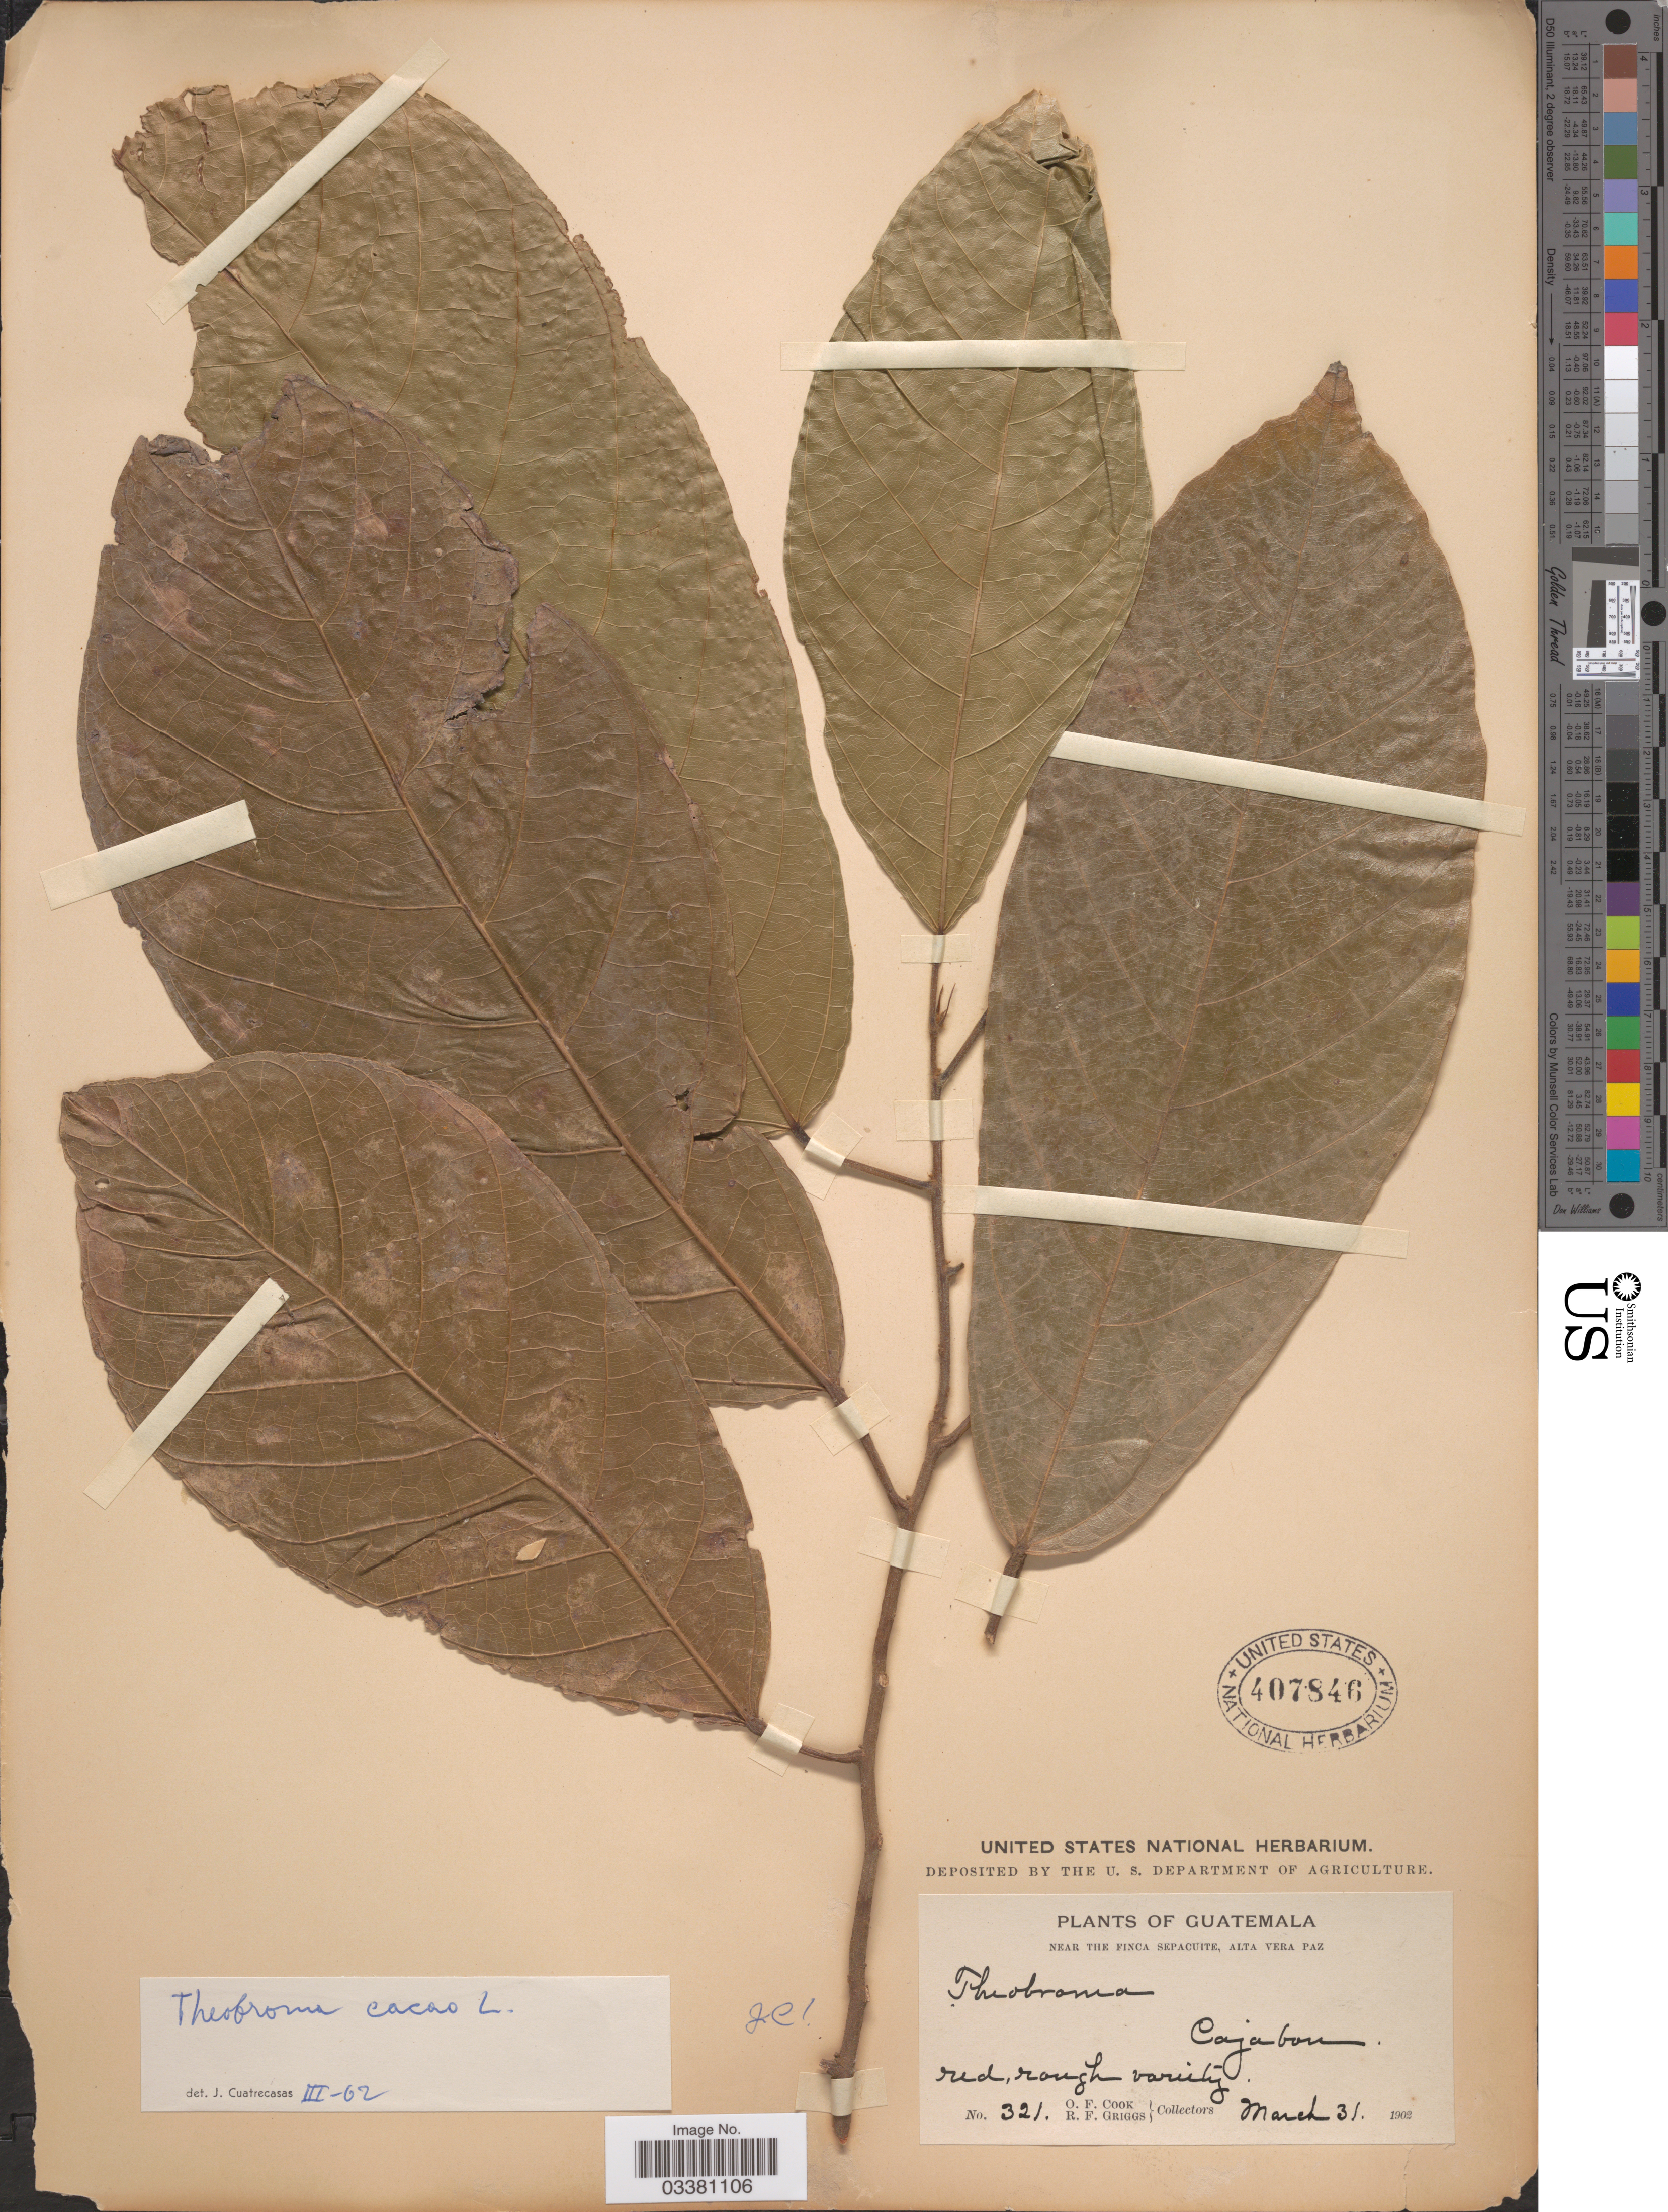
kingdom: Plantae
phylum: Tracheophyta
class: Magnoliopsida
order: Malvales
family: Malvaceae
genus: Theobroma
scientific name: Theobroma cacao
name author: L.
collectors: O. F. Cook & R. F. Griggs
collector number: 321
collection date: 1902-03-31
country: Guatemala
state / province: Alta Verapaz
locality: Near the Finca Sepacuite, Alta Vera Paz. Cajabon.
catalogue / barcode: US 407846